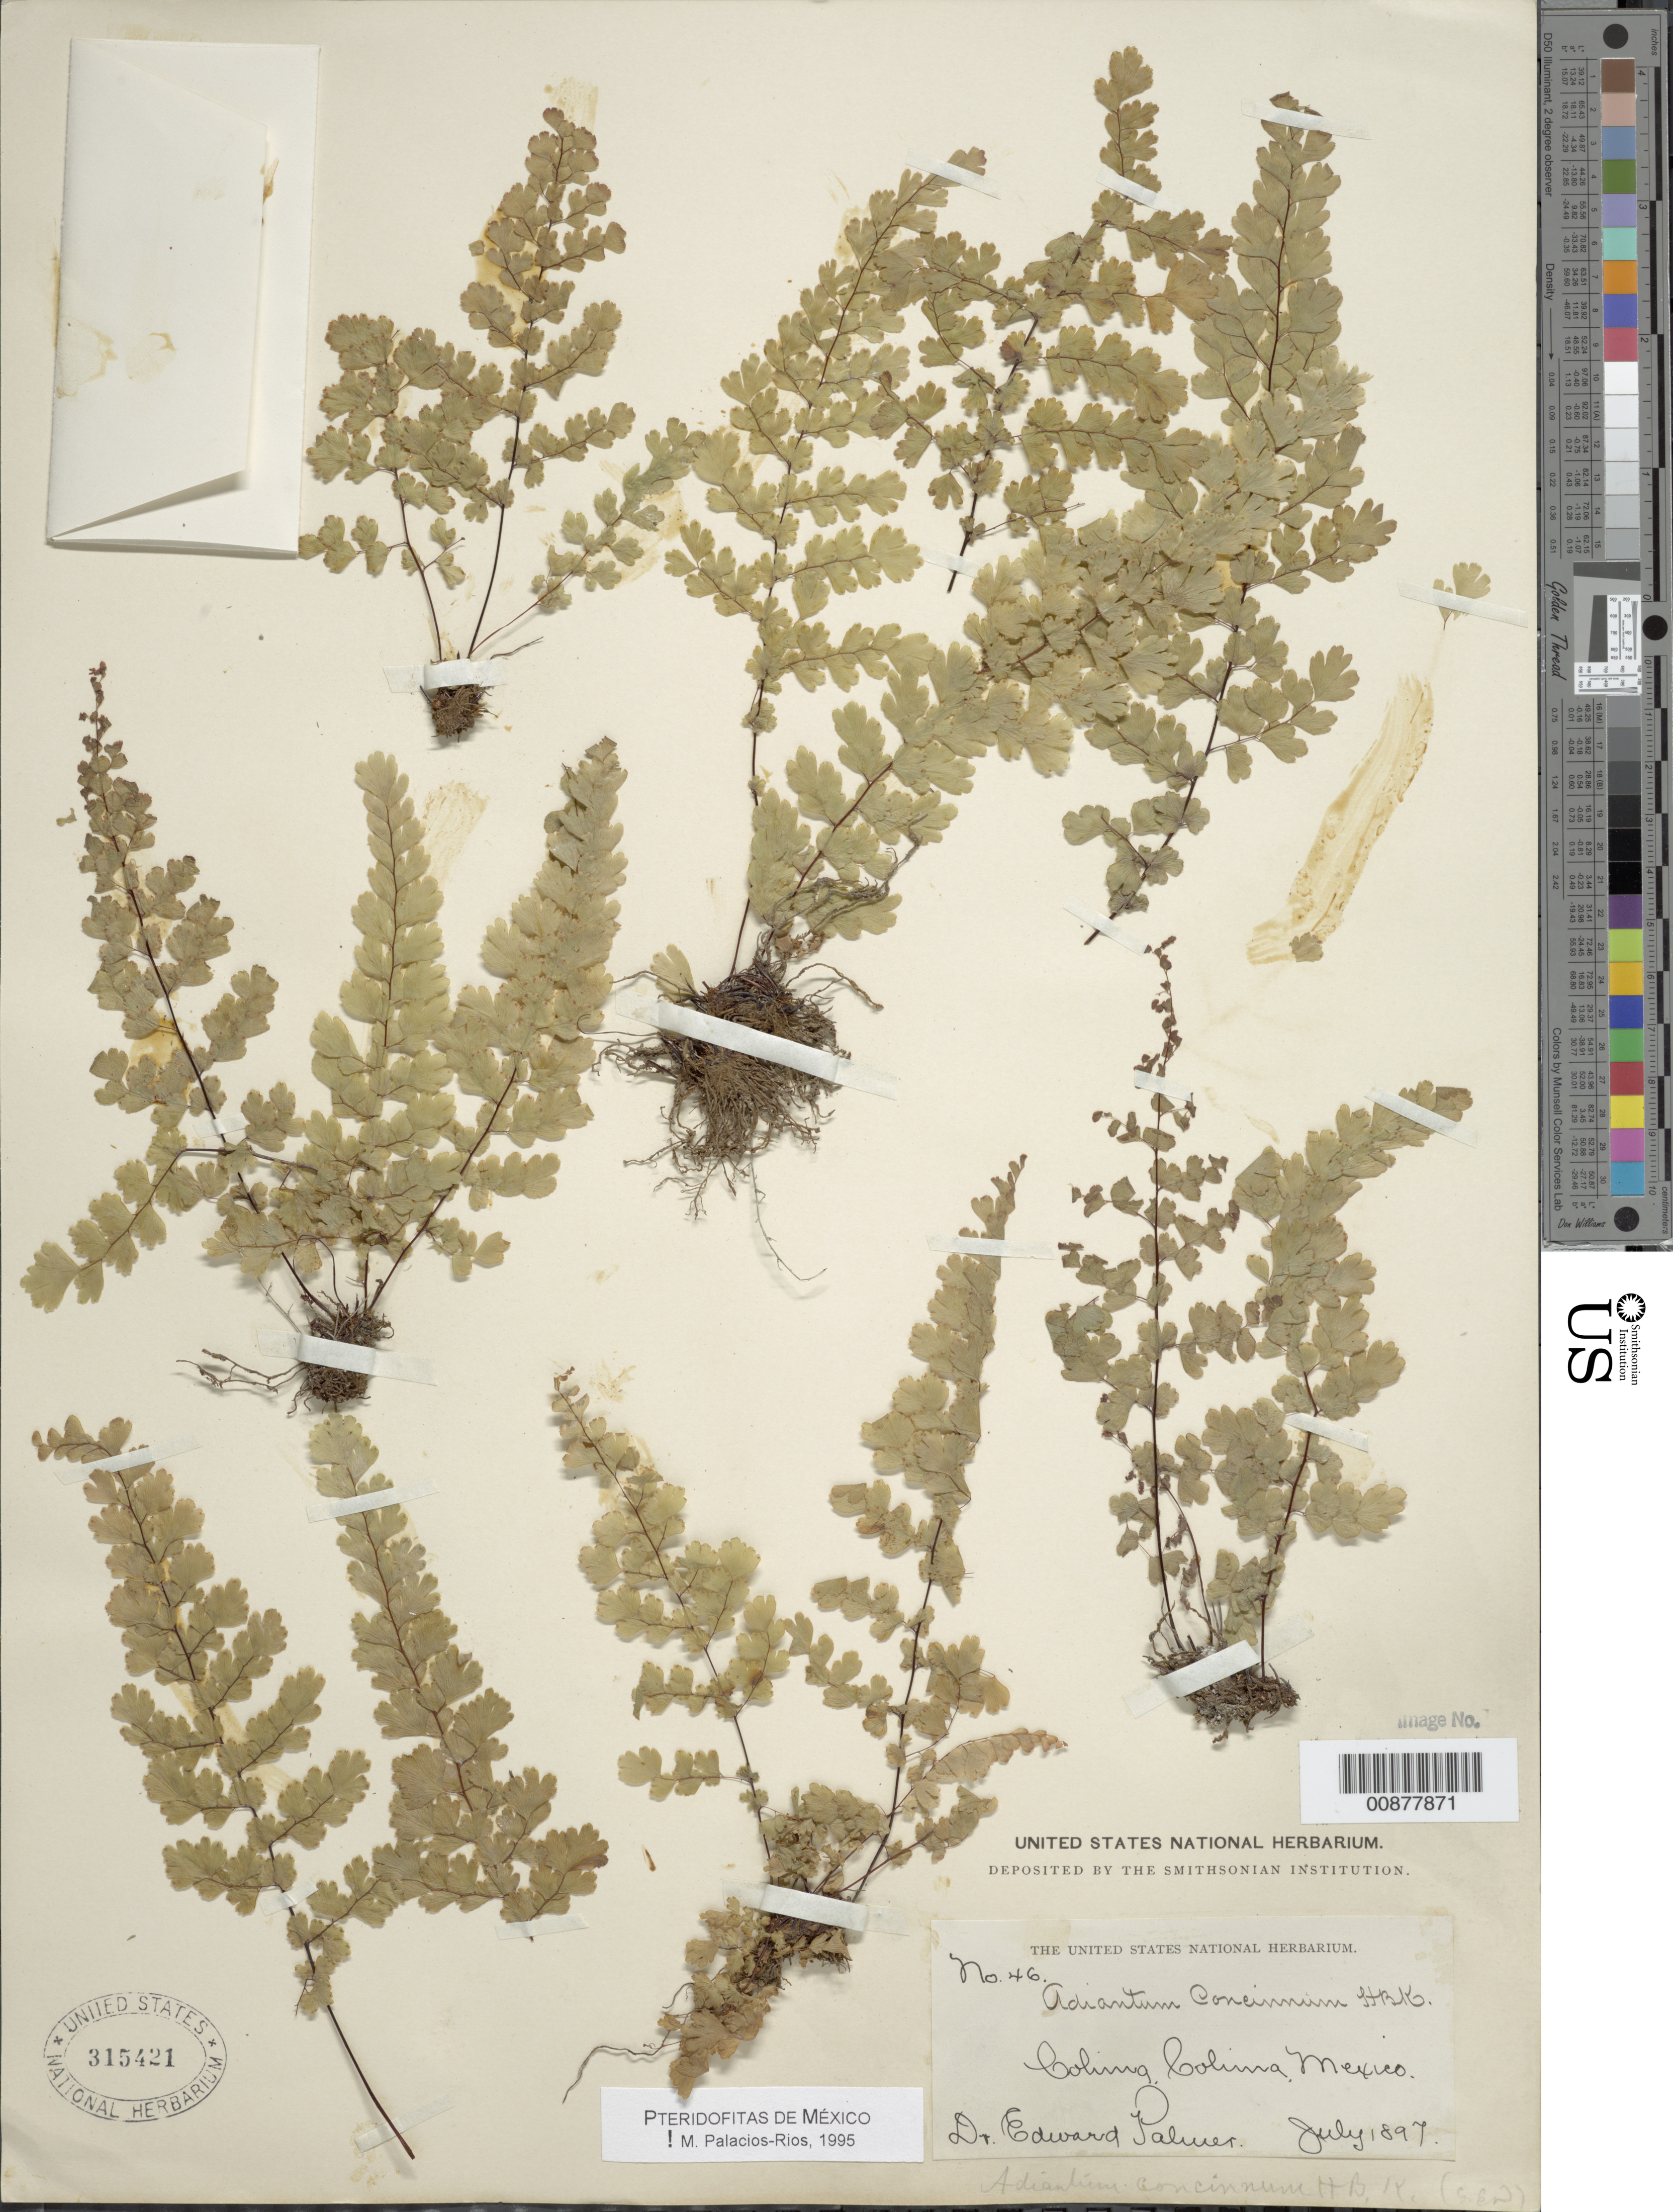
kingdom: Plantae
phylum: Tracheophyta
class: Polypodiopsida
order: Polypodiales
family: Pteridaceae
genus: Adiantum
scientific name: Adiantum concinnum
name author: Humb. & Bonpl. ex Willd.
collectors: E. Palmer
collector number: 46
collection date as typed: Jul 1897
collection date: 1897-07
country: Mexico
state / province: Colima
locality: Colima, Colima.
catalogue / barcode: US 315421